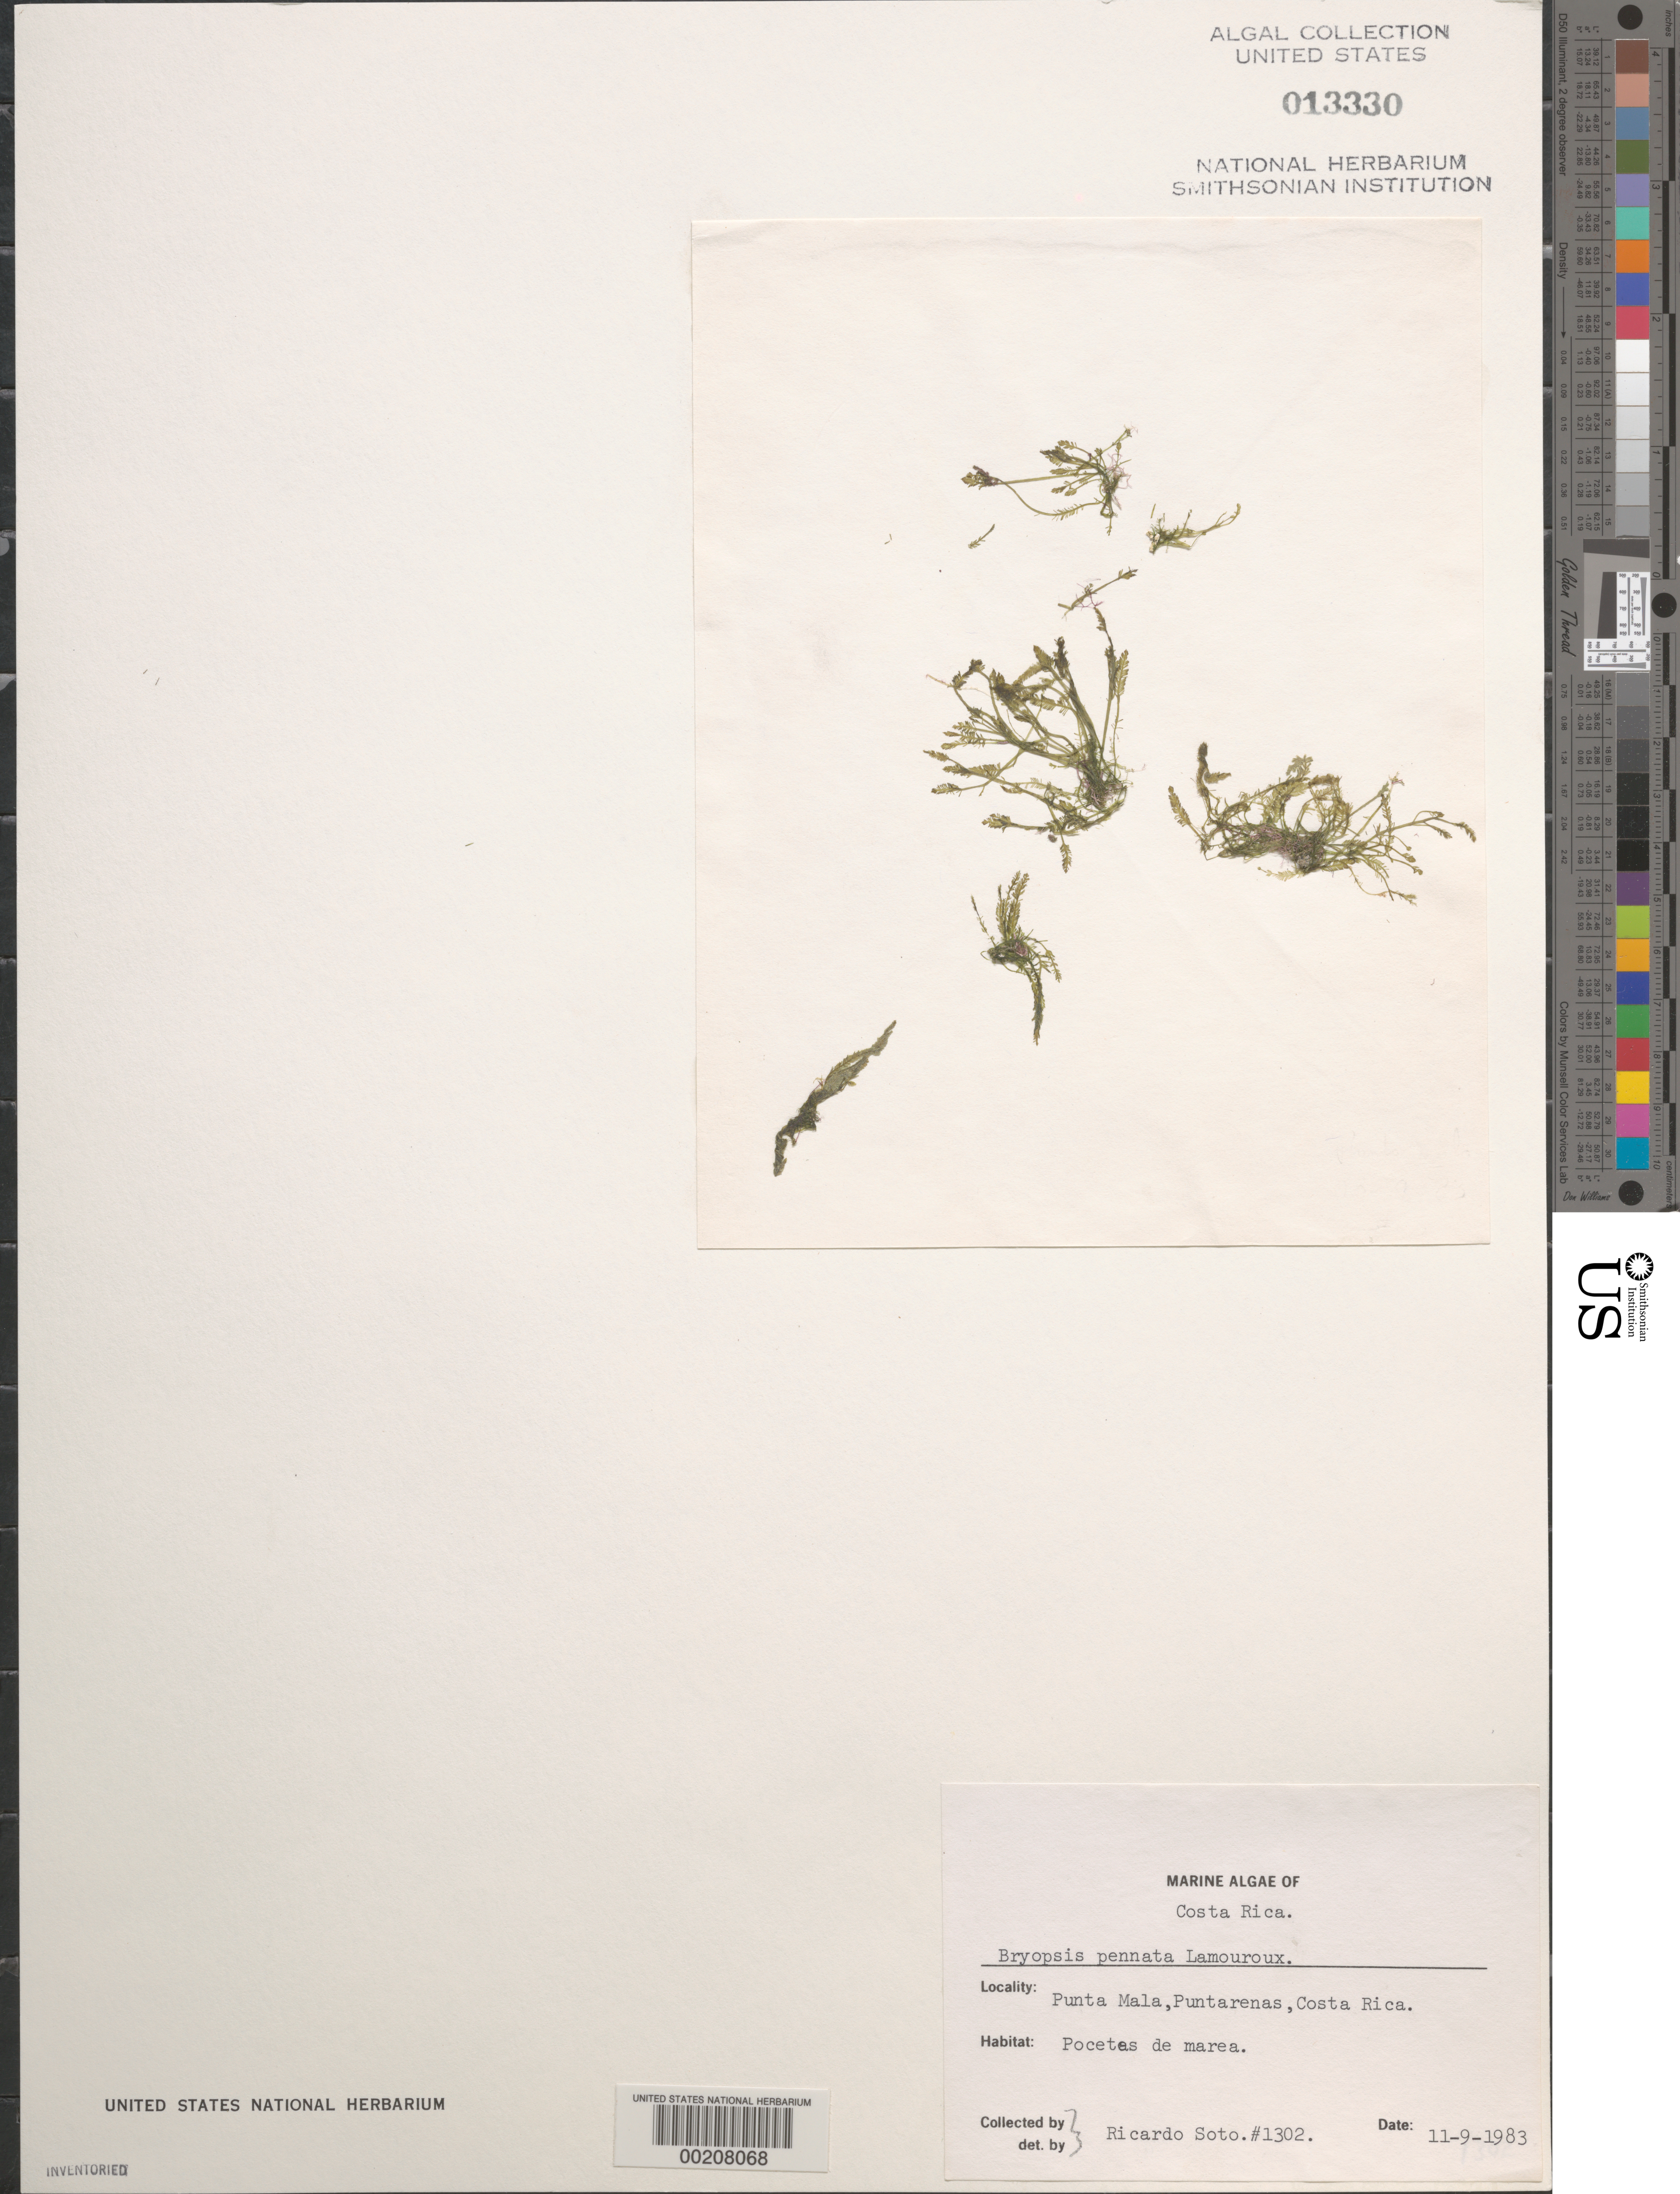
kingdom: Plantae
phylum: Chlorophyta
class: Ulvophyceae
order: Bryopsidales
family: Bryopsidaceae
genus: Bryopsis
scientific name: Bryopsis pennata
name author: J.V.Lamouroux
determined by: Soto, R.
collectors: R. Soto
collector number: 1302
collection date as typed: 11 Sep 1983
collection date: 1983-09-11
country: Costa Rica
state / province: Puntarenas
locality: Punta mala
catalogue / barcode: US 13330